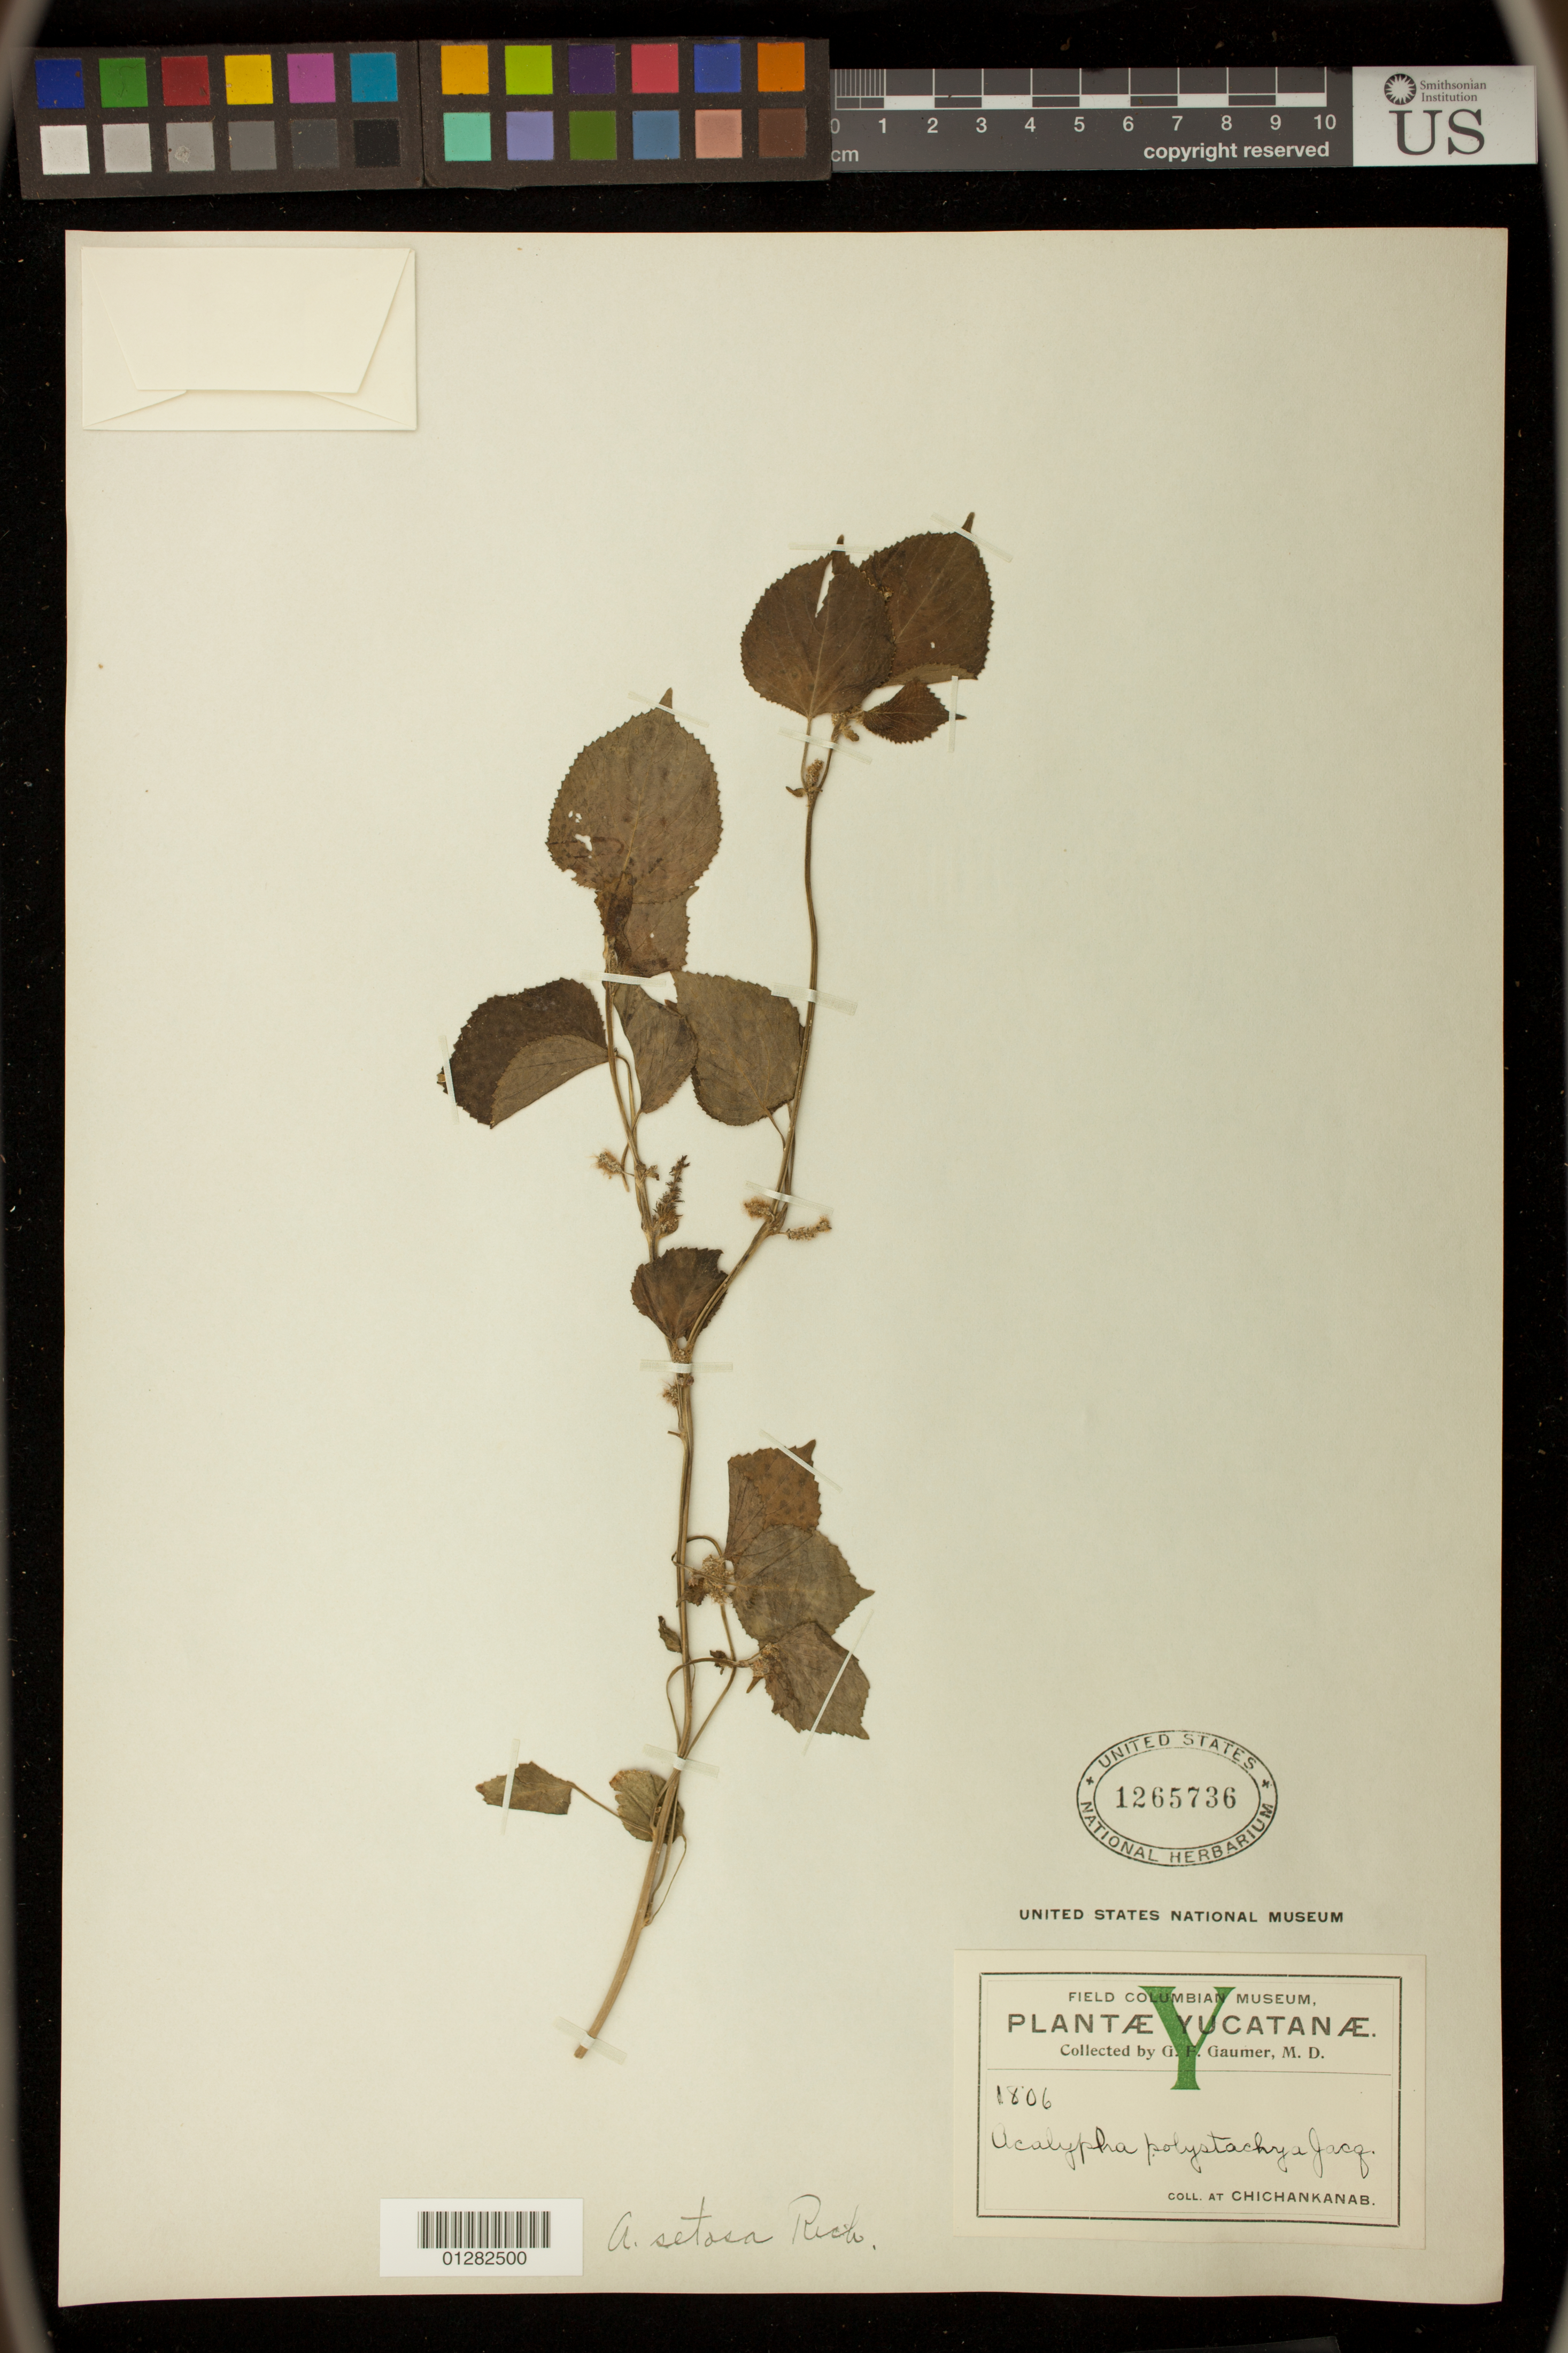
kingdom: Plantae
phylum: Tracheophyta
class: Magnoliopsida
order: Malpighiales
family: Euphorbiaceae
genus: Acalypha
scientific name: Acalypha setosa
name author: A. Rich.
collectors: J. M. Tucker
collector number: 1806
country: Mexico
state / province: Yucatan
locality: Chichankanab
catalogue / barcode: US 1265736